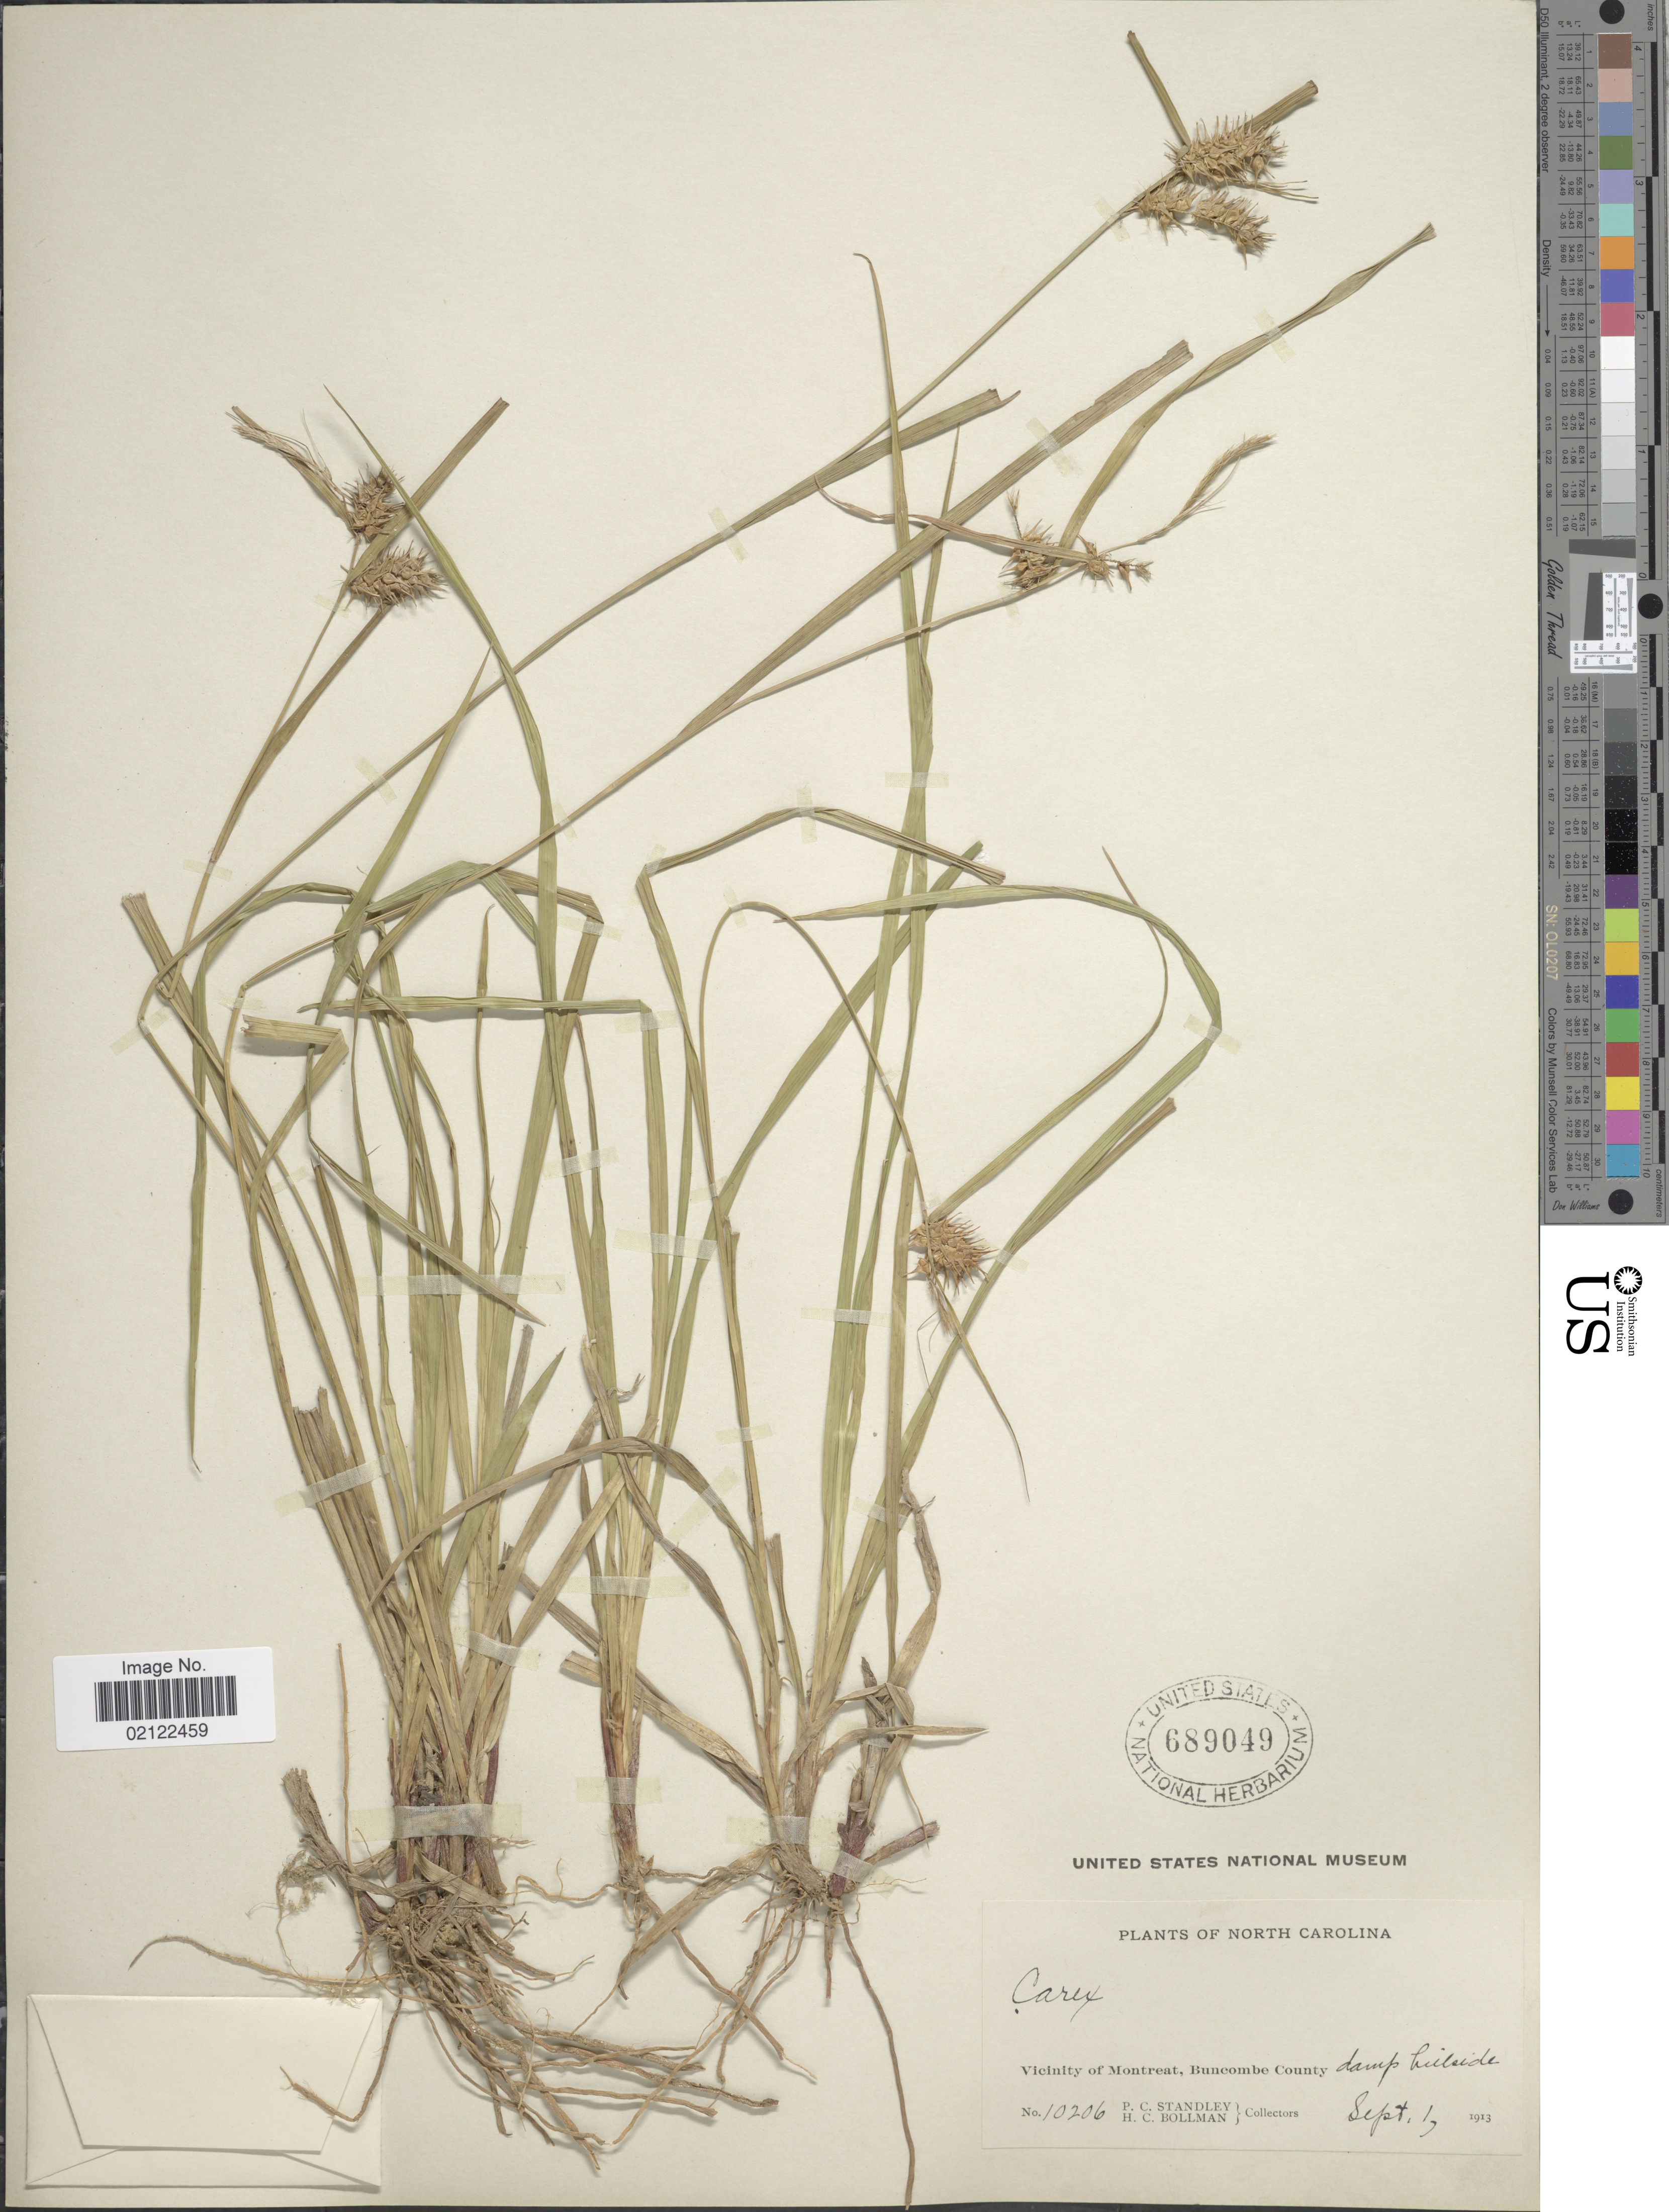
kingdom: Plantae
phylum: Tracheophyta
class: Liliopsida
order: Poales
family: Cyperaceae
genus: Carex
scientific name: Carex lurida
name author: Wahlenb.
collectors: P. C. Standley & H. C. Bollman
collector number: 10206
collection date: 1913-09-01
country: United States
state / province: North Carolina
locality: Vicinity of Montreat, Bancombe County, damp hillside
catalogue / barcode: US 689049